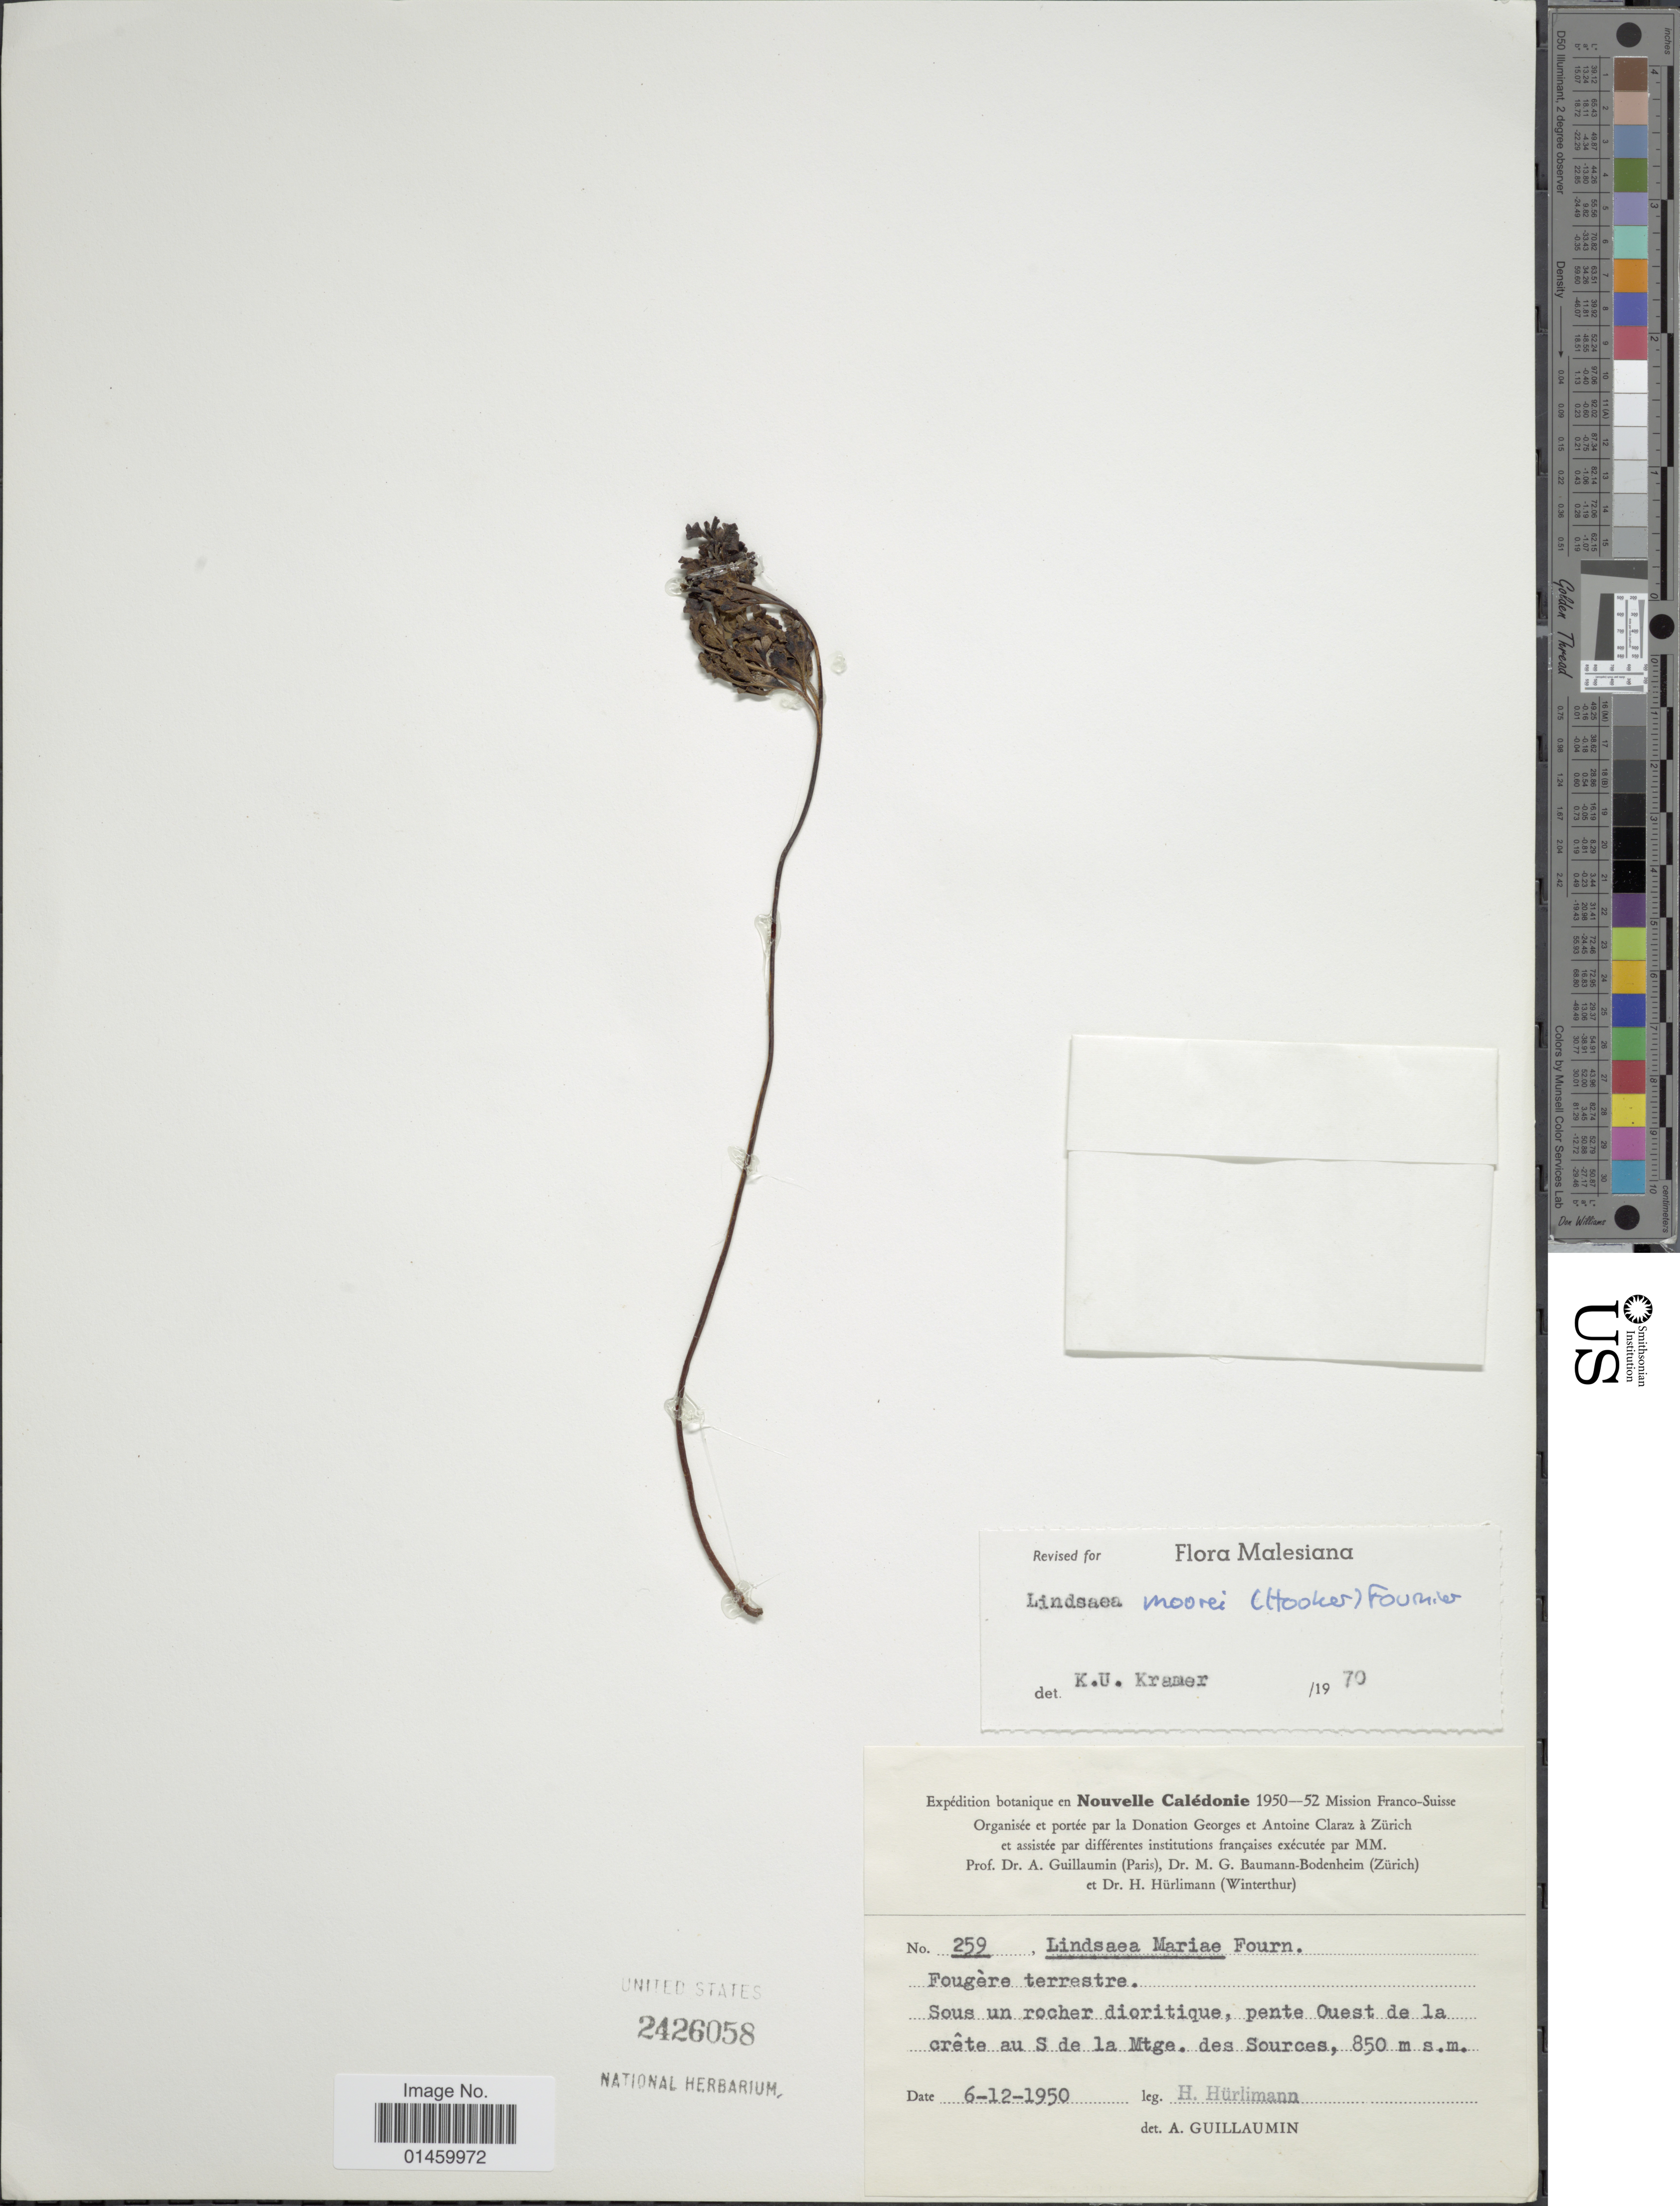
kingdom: Plantae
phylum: Tracheophyta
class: Polypodiopsida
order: Polypodiales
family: Lindsaeaceae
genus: Lindsaea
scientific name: Lindsaea moorei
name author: (Hook.) E. Fourn.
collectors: H. Hürlimann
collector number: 259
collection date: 1950-12-06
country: New Caledonia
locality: Nouvelle Caledonie. Sous un rocher dioritique, pente Ouest de la crete au S de la Mtge. des Sources.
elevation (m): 850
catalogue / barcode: US 2426058